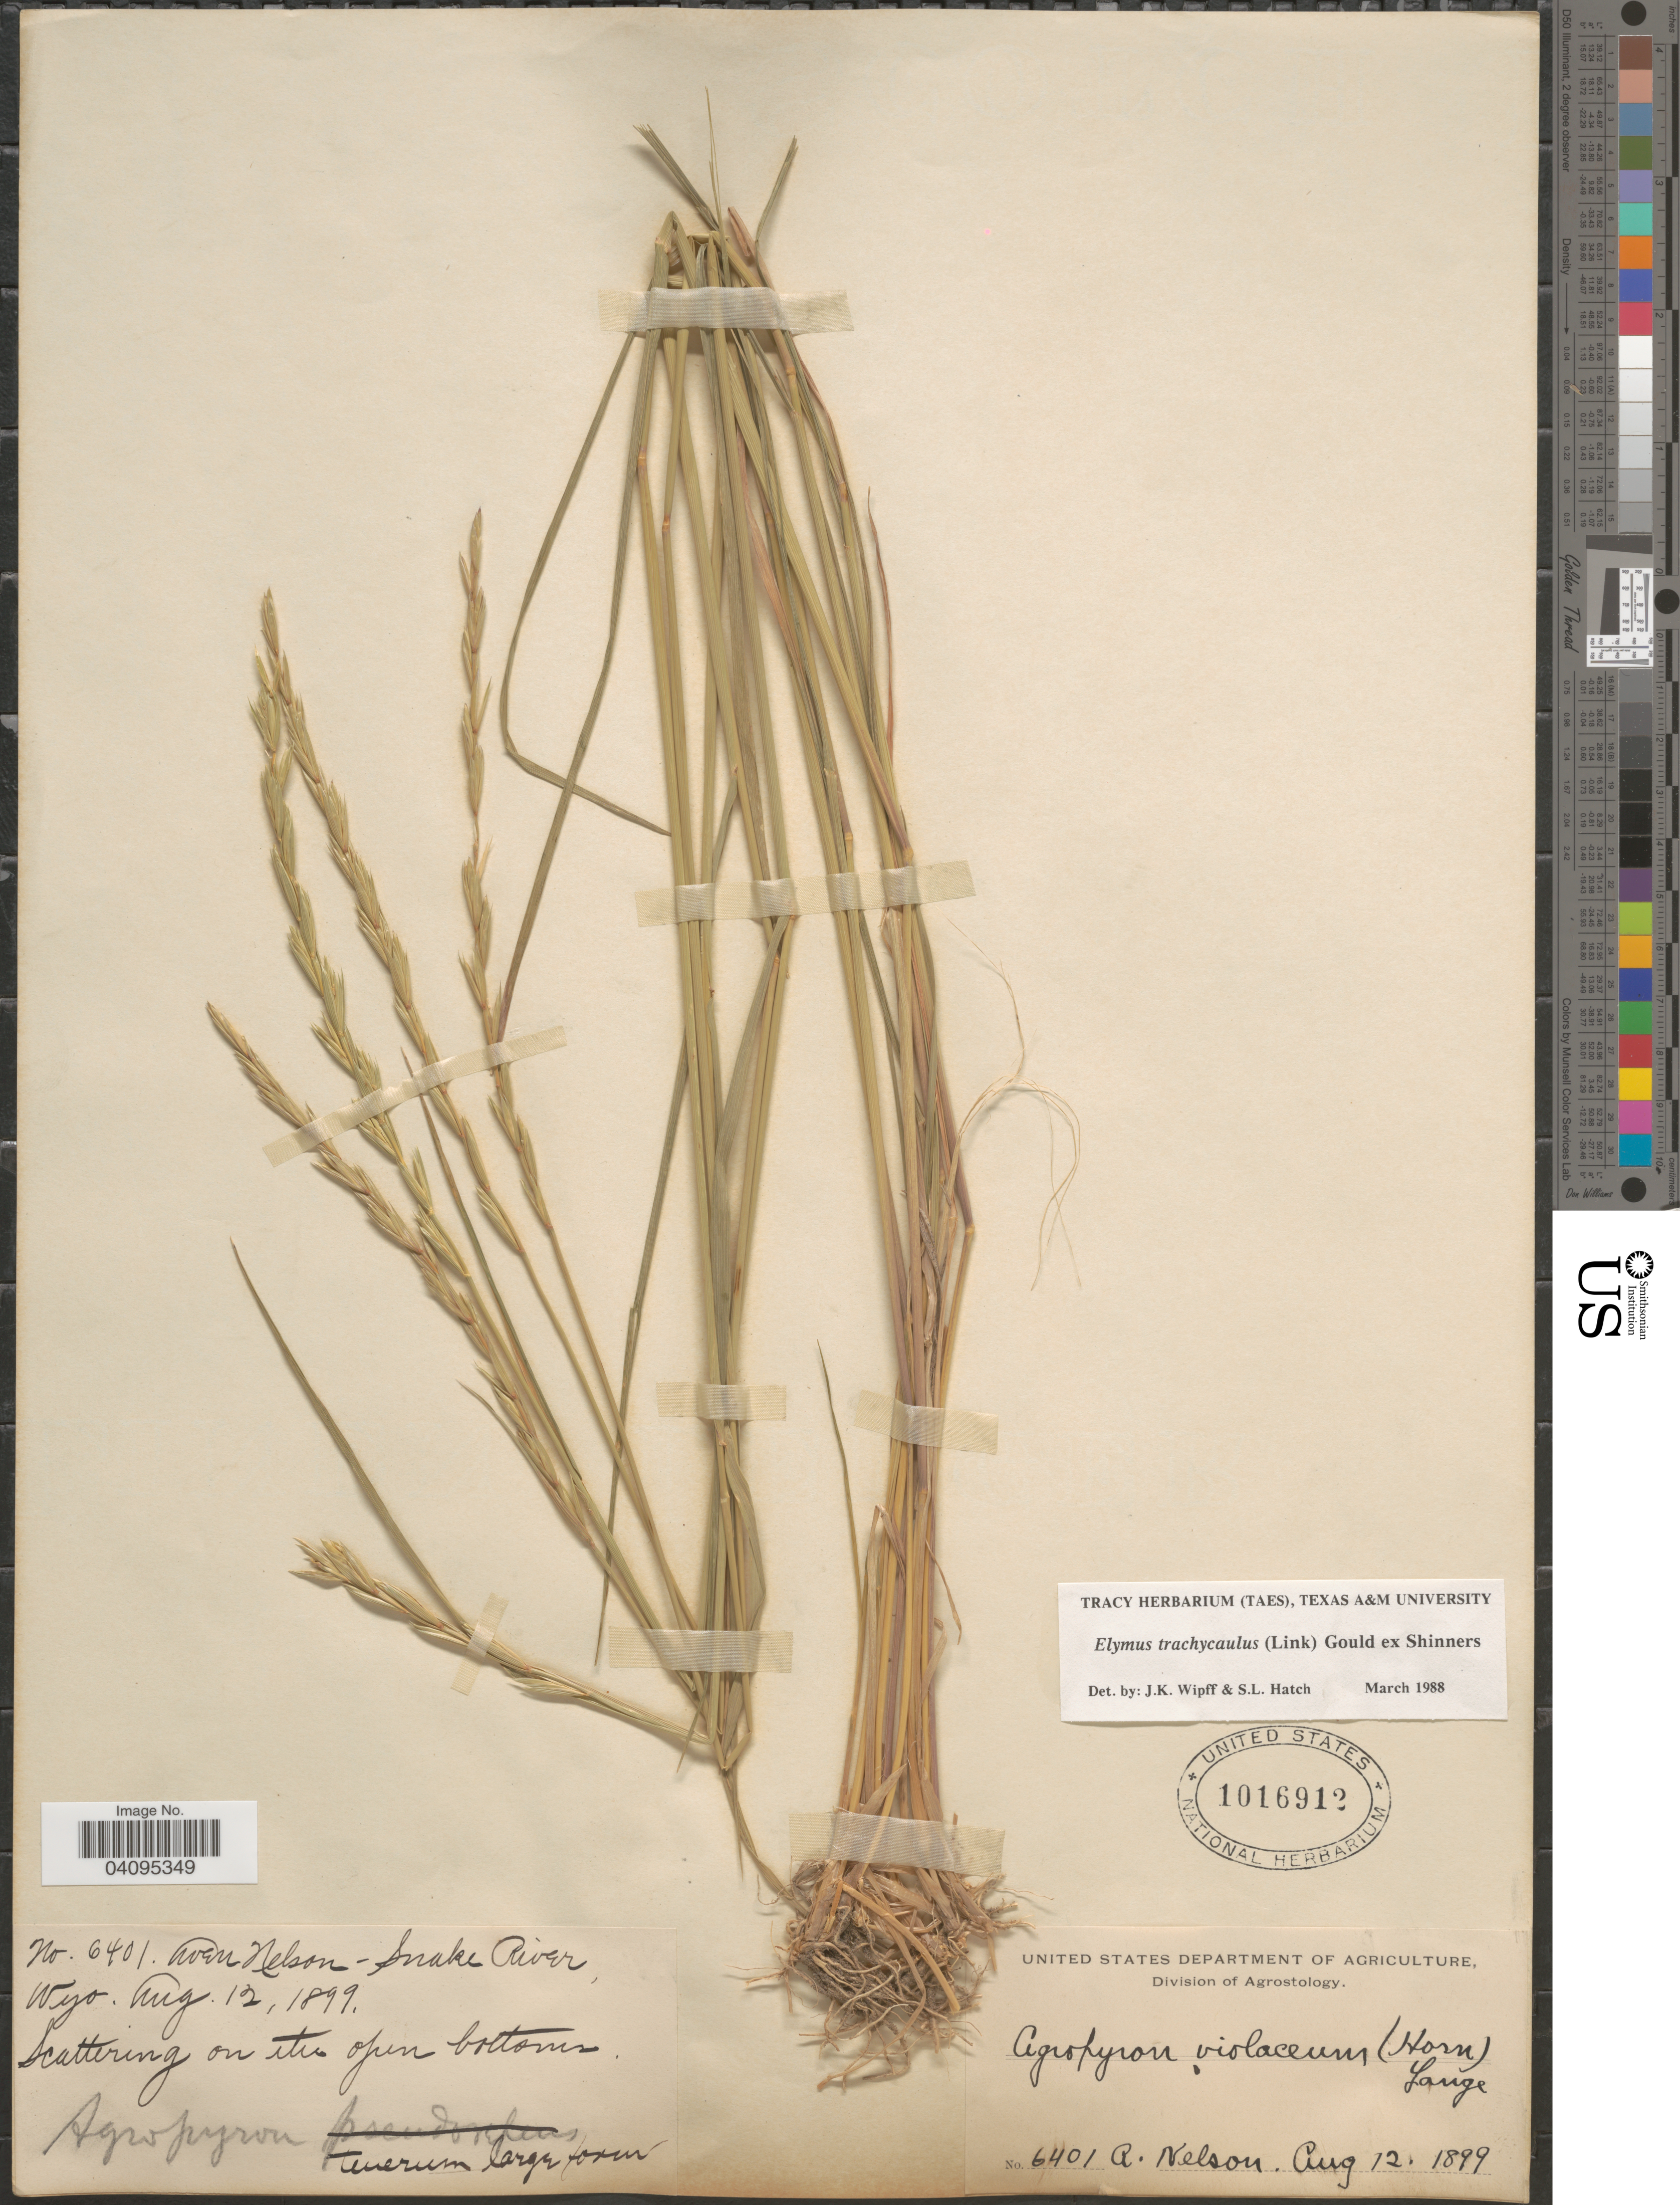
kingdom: Plantae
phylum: Tracheophyta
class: Liliopsida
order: Poales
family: Poaceae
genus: Elymus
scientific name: Elymus trachycaulus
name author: (Link) Gould ex Shinners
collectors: A. Nelson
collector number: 6401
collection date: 1899-08-12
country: United States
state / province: Wyoming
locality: Snake River. Scattering on the open bottoms.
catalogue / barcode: US 1016912